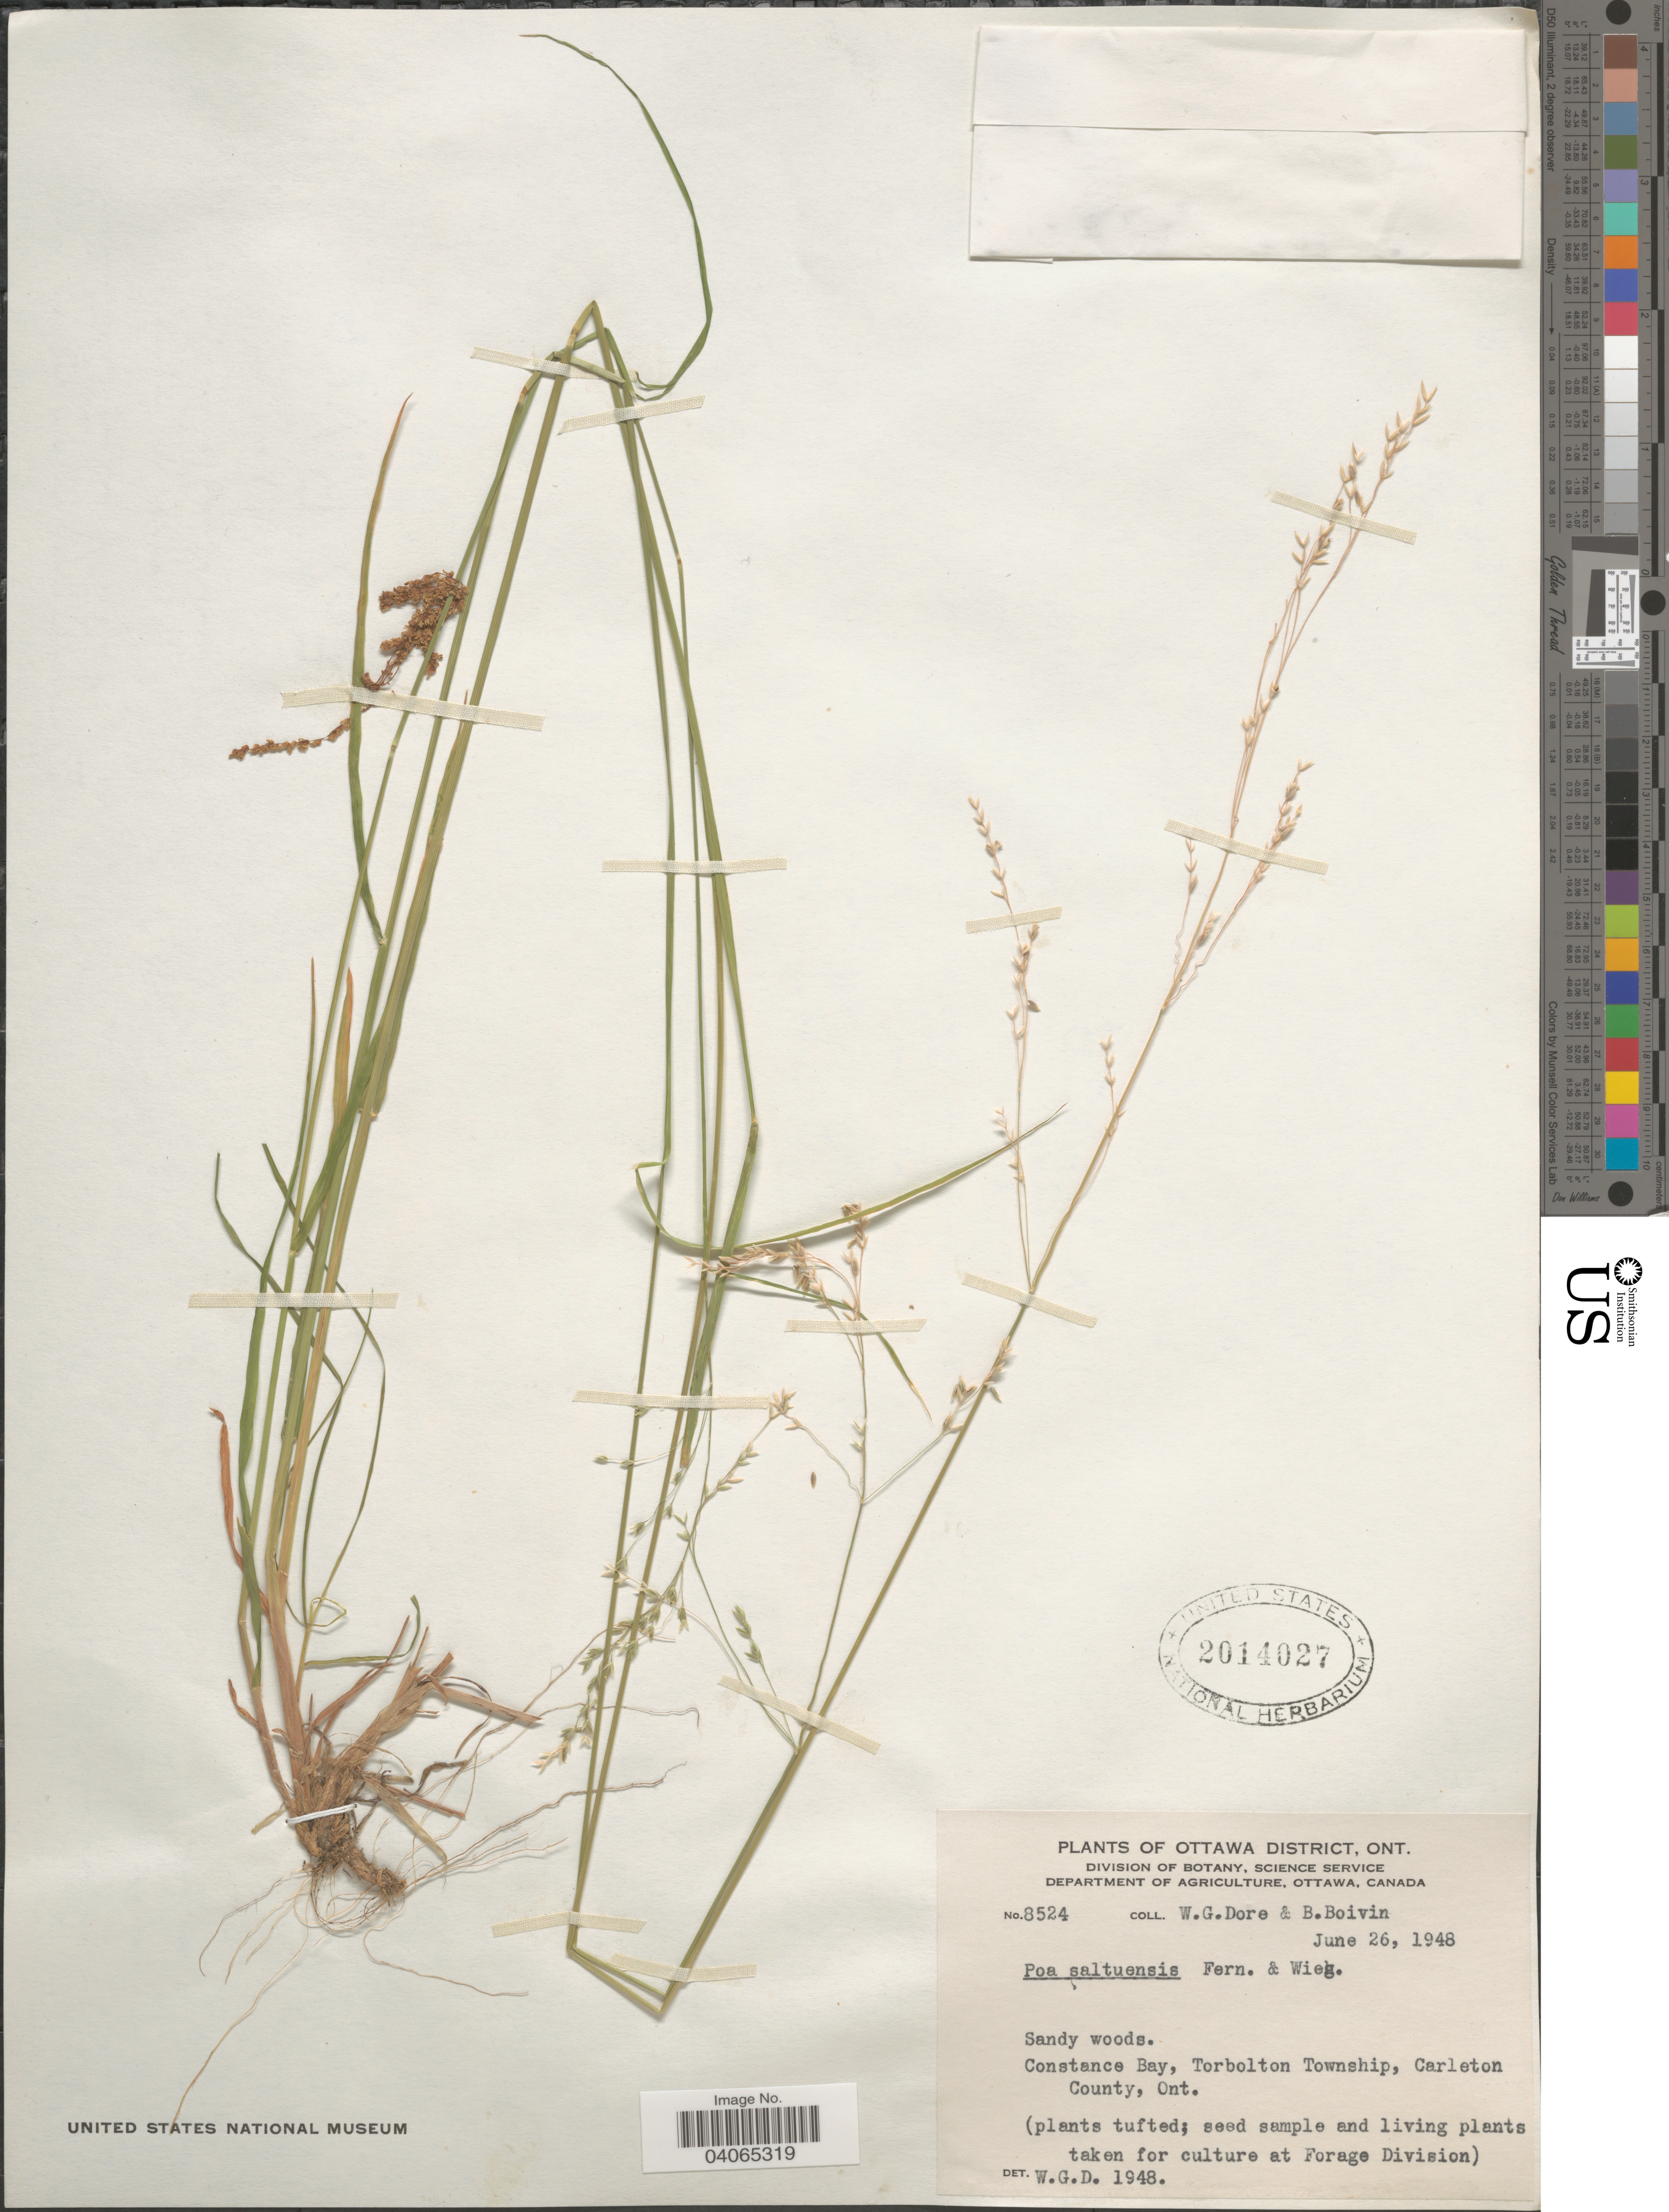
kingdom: Plantae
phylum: Tracheophyta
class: Liliopsida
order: Poales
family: Poaceae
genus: Poa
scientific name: Poa saltuensis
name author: Fernald & Wiegand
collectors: W. Dore & J. R. B. Boivin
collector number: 8524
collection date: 1948-06-26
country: Canada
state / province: Ontario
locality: Ottawa District. Constance Bay, Torbolton Township, Carleton County.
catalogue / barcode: US 2014027